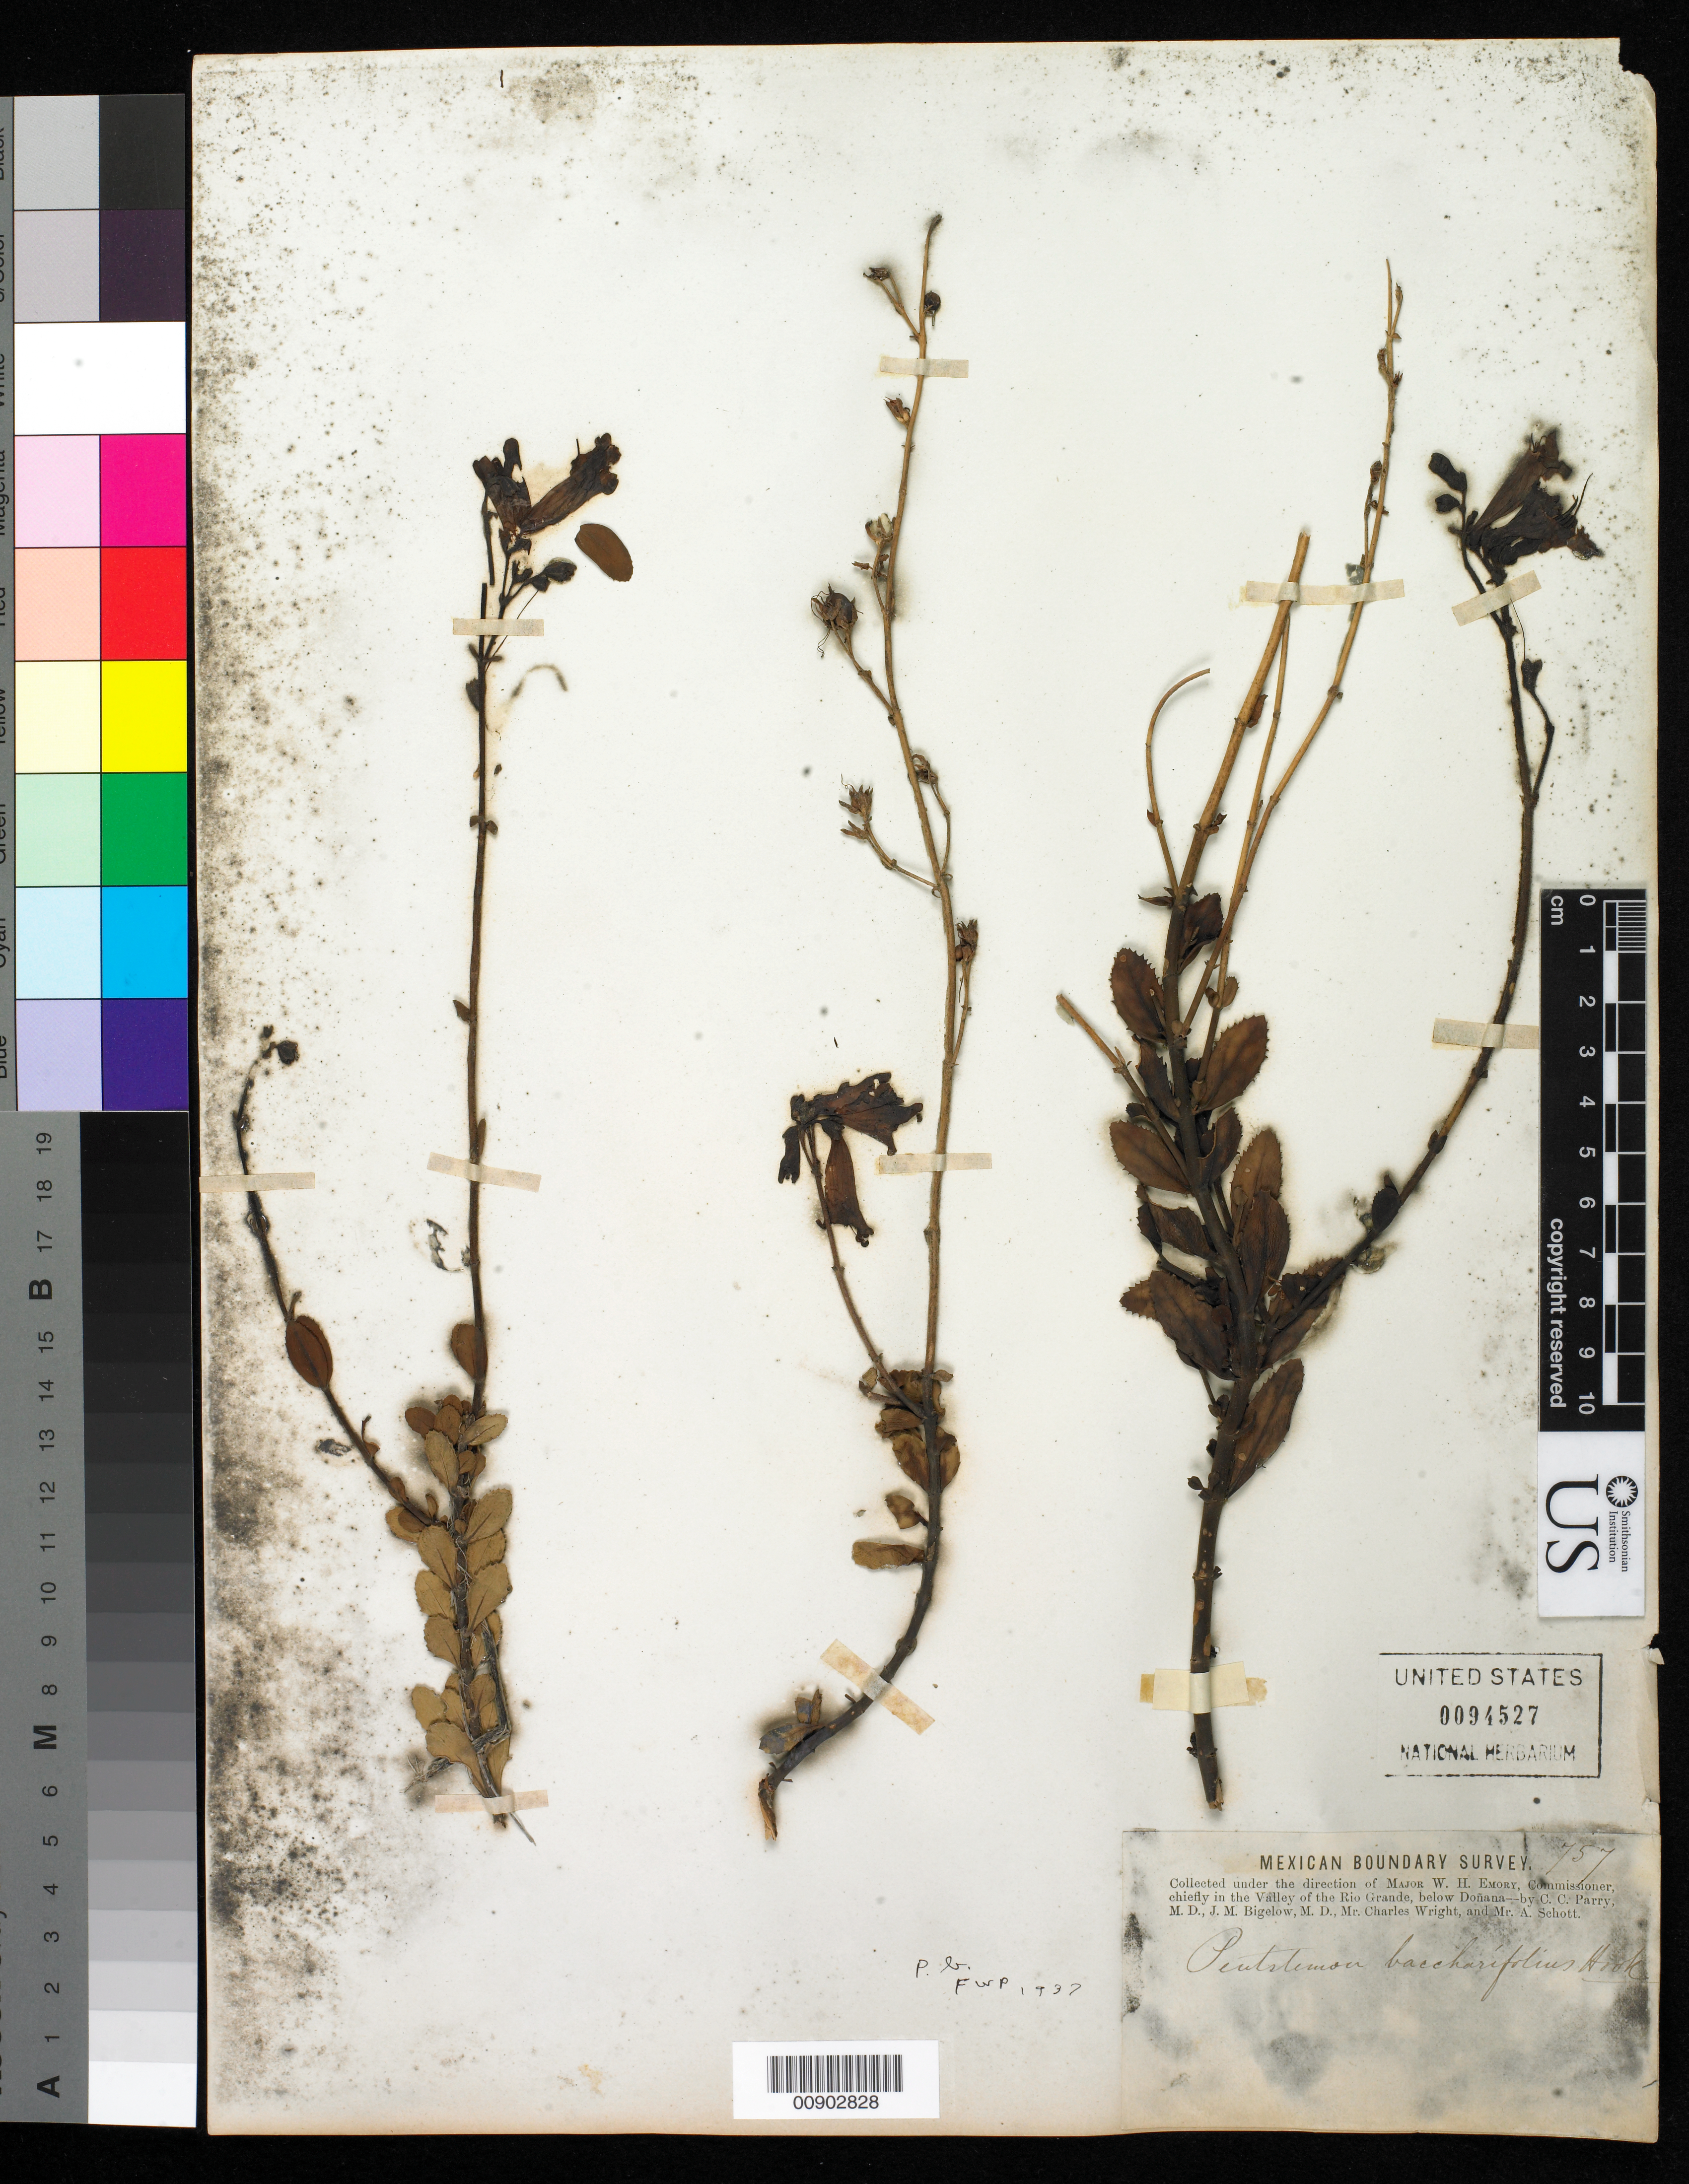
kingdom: Plantae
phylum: Tracheophyta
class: Magnoliopsida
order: Lamiales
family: Plantaginaceae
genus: Penstemon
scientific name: Penstemon baccharifolius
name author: Hook.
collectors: C. C. Parry, J. M. Bigelow, C. Wright & A. C. V. Schott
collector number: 757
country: United States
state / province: New Mexico / Texas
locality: Valley of the Rio Grande, below Doñana.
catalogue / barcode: US 94527